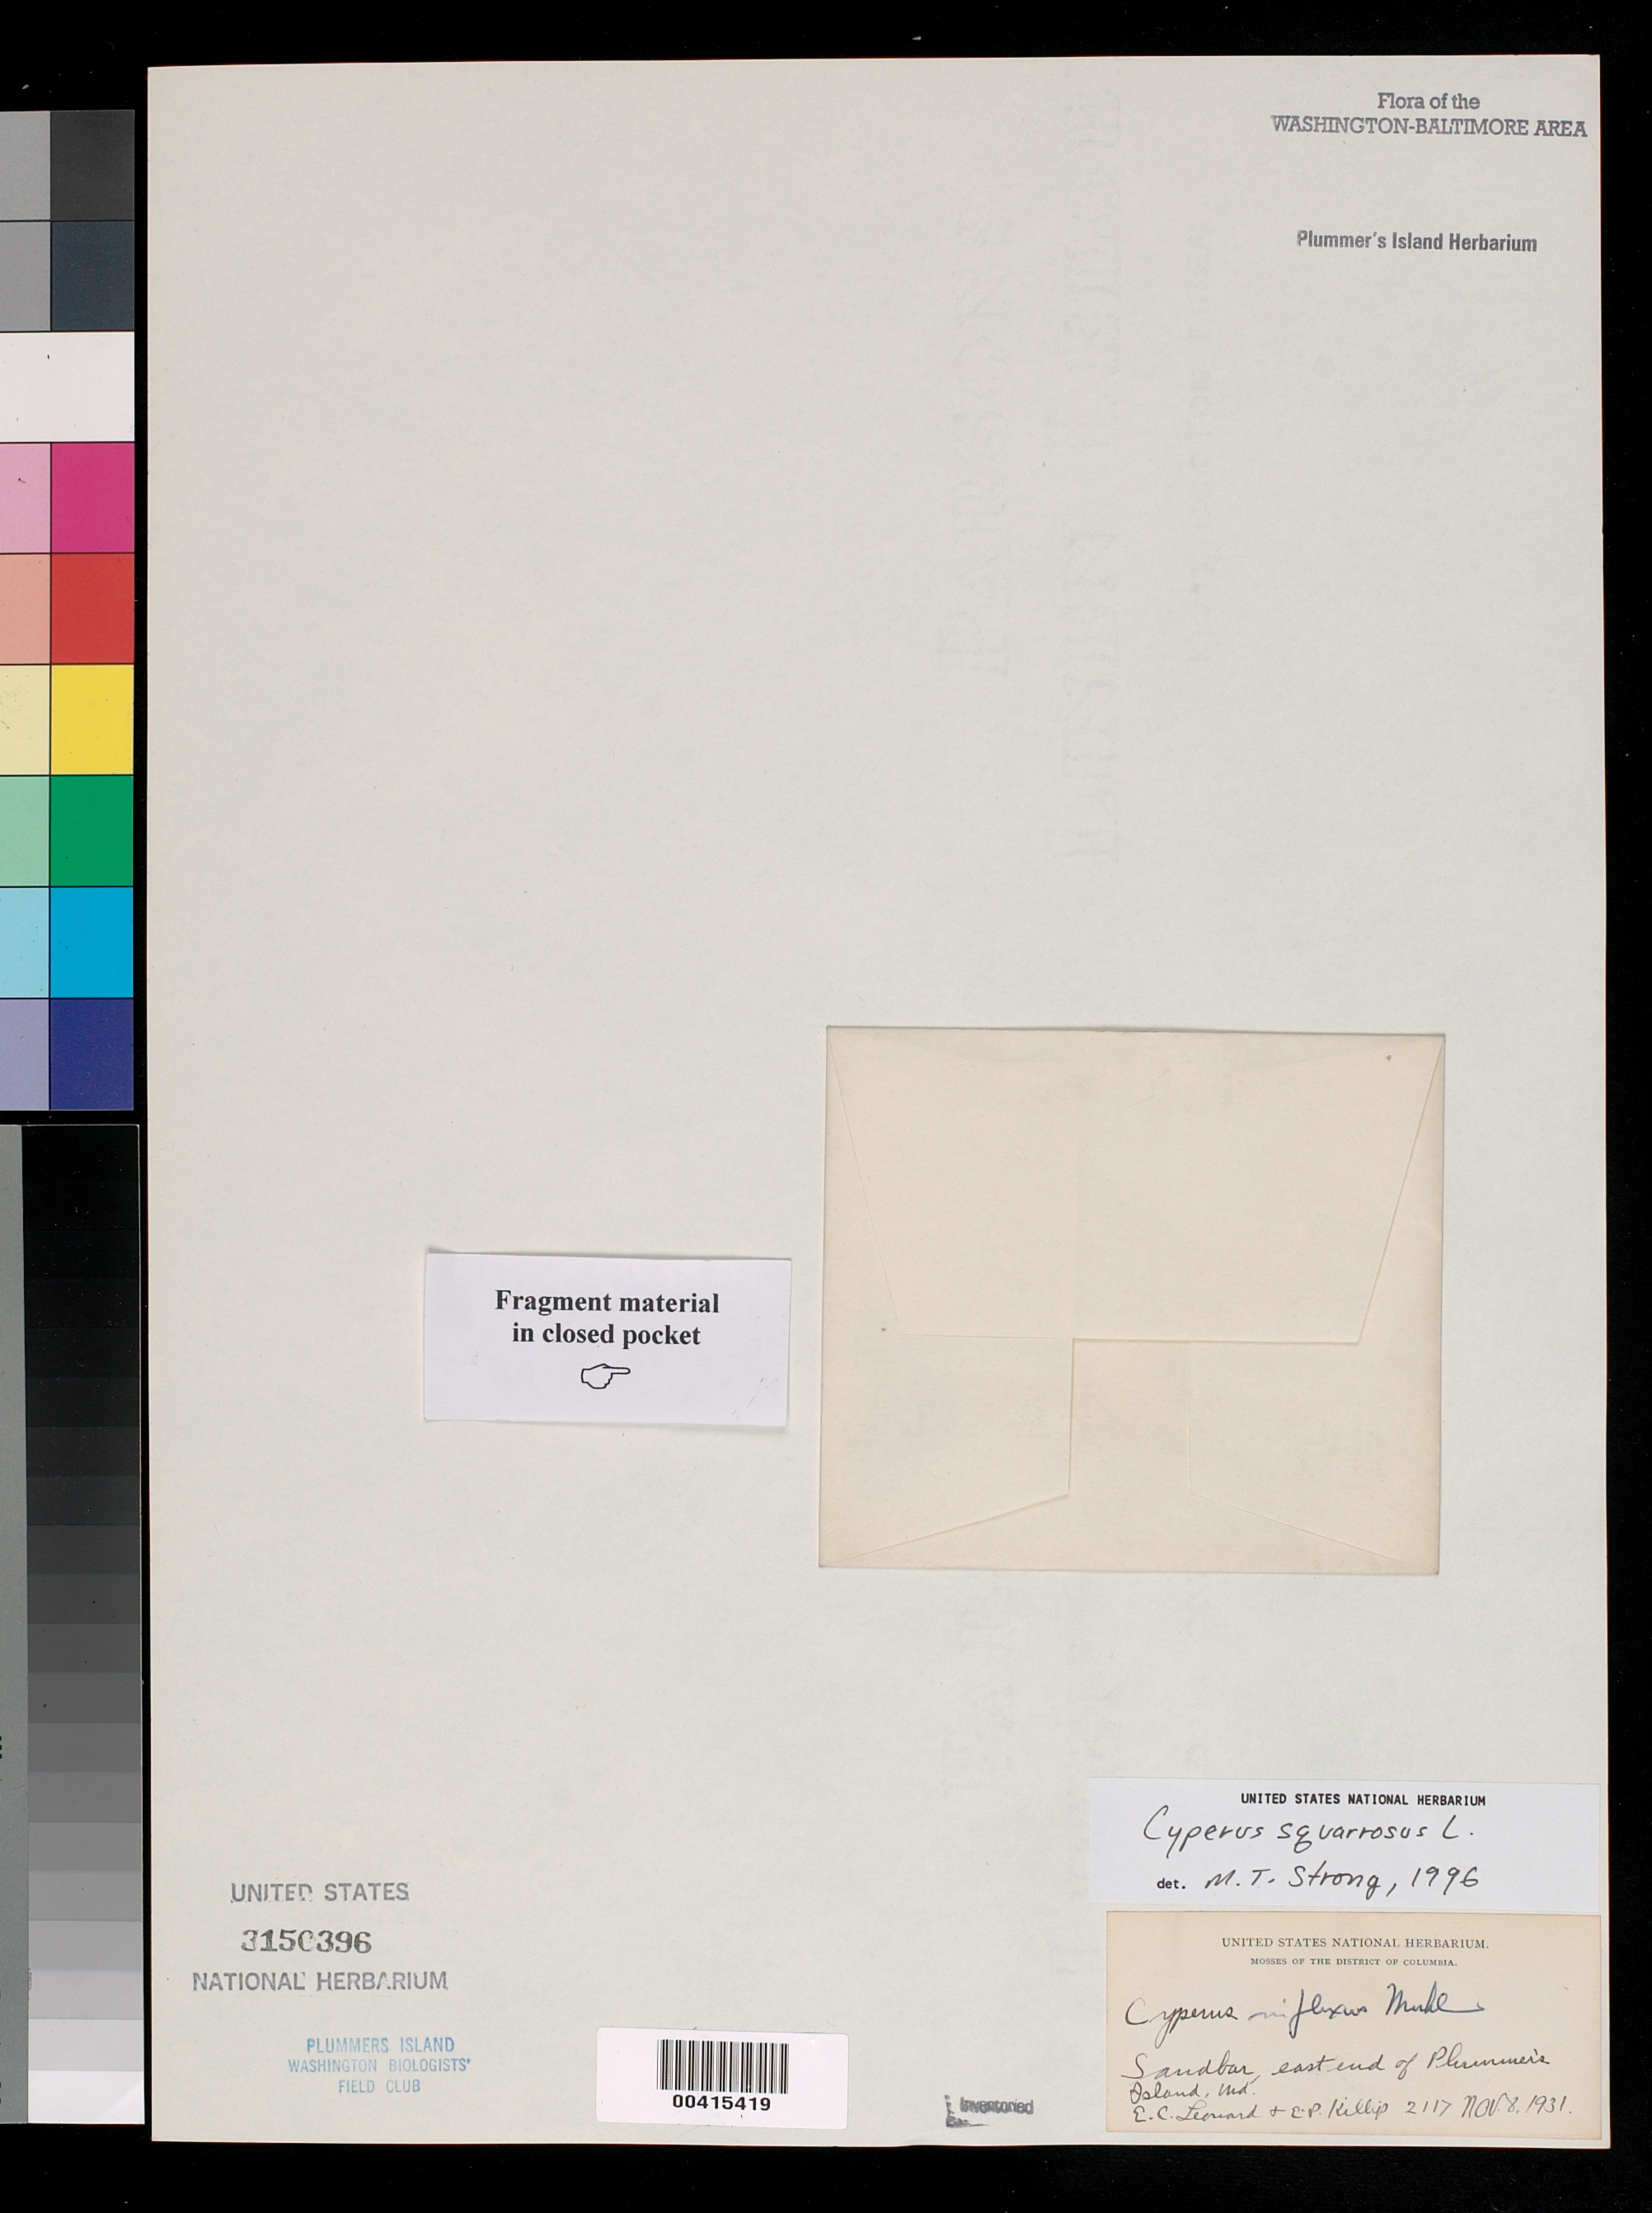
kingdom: Plantae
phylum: Tracheophyta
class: Liliopsida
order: Poales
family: Cyperaceae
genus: Cyperus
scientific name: Cyperus squarrosus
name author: L.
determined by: Strong, M. T., (US), Smithsonian Institution - National Museum of Natural History (UNITED STATES)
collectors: E. C. Leonard & E. P. Killip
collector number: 2117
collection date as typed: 08 Nov 1931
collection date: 1931-11-08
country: United States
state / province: Maryland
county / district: Montgomery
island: Plummers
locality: Plummer's Island; sandbar east end C. & O. Canal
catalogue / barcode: US 3150396